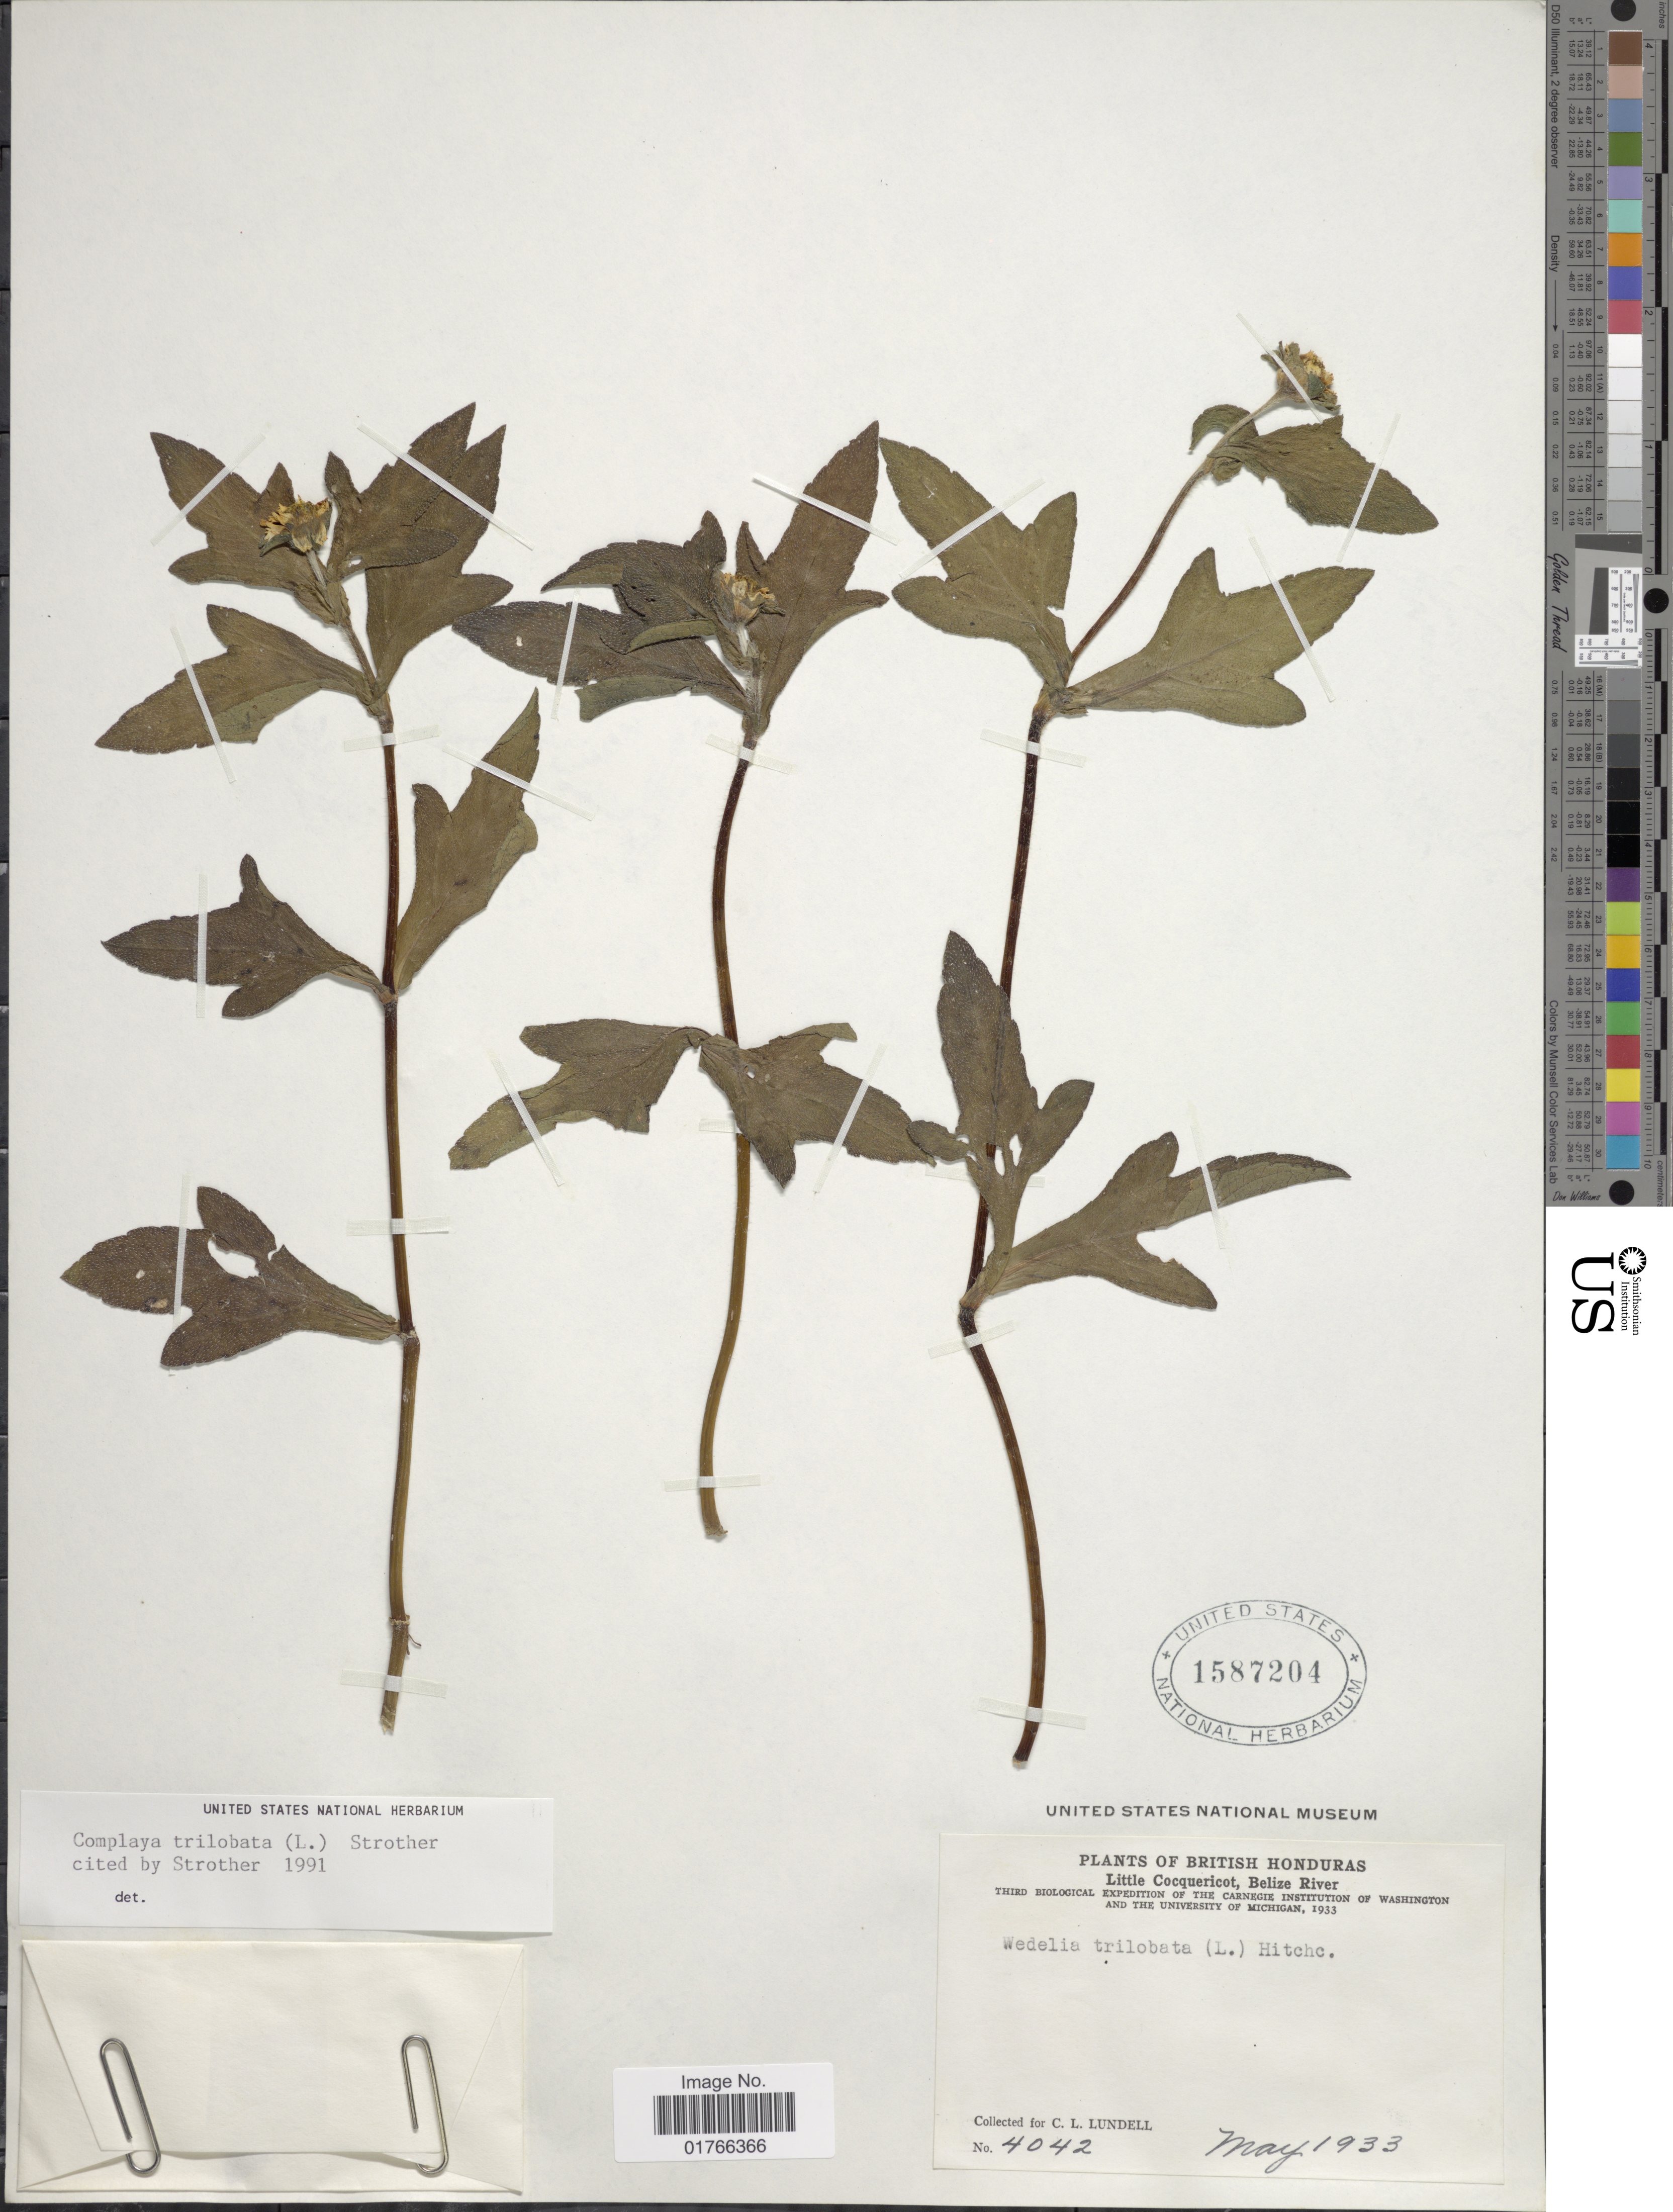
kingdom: Plantae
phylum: Tracheophyta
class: Magnoliopsida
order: Asterales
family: Asteraceae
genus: Sphagneticola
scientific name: Sphagneticola trilobata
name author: (L.) Pruski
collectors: C. L. Lundell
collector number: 4042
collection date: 1933-05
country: Belize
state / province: Belize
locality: British Honduras, Little Cocquericot, Belize River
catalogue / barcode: US 1587204